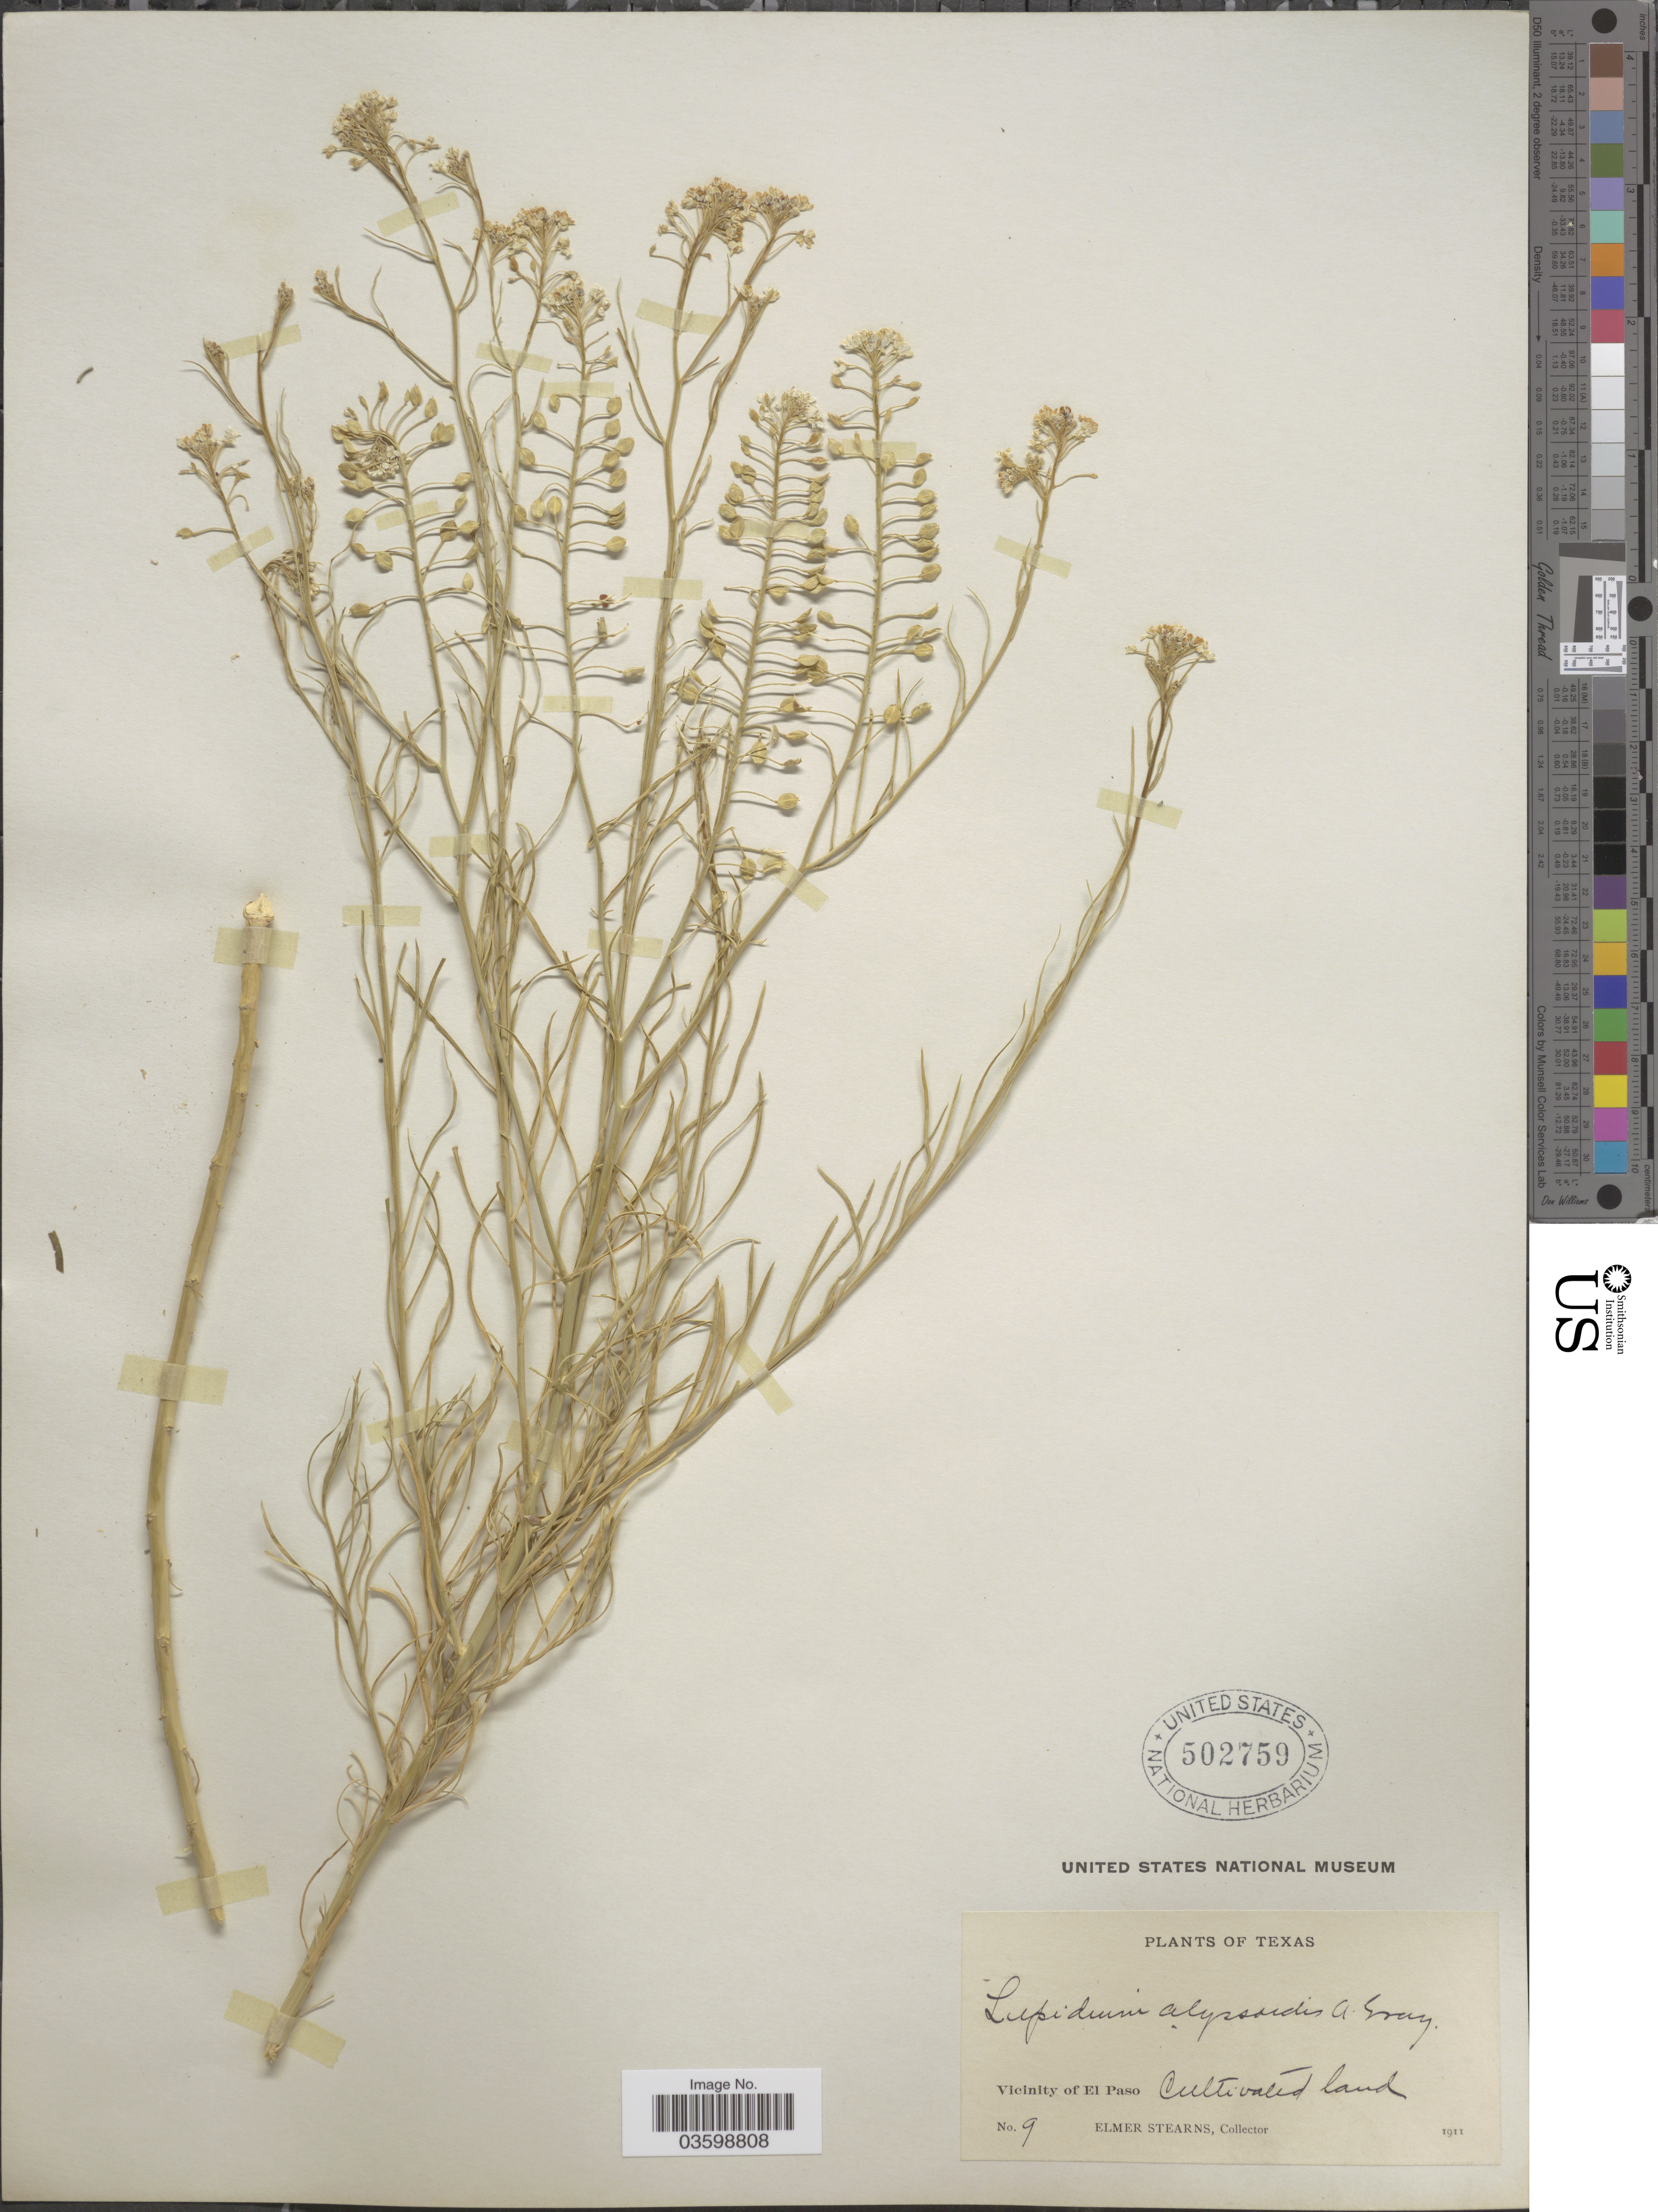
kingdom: Plantae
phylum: Tracheophyta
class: Magnoliopsida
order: Brassicales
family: Brassicaceae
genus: Lepidium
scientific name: Lepidium montanum var. alyssoides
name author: (A. Gray) M.E. Jones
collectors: E. Stearns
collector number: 9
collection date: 1911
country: United States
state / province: Texas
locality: Vicinity of El Paso. Cultivated land.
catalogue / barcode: US 502759